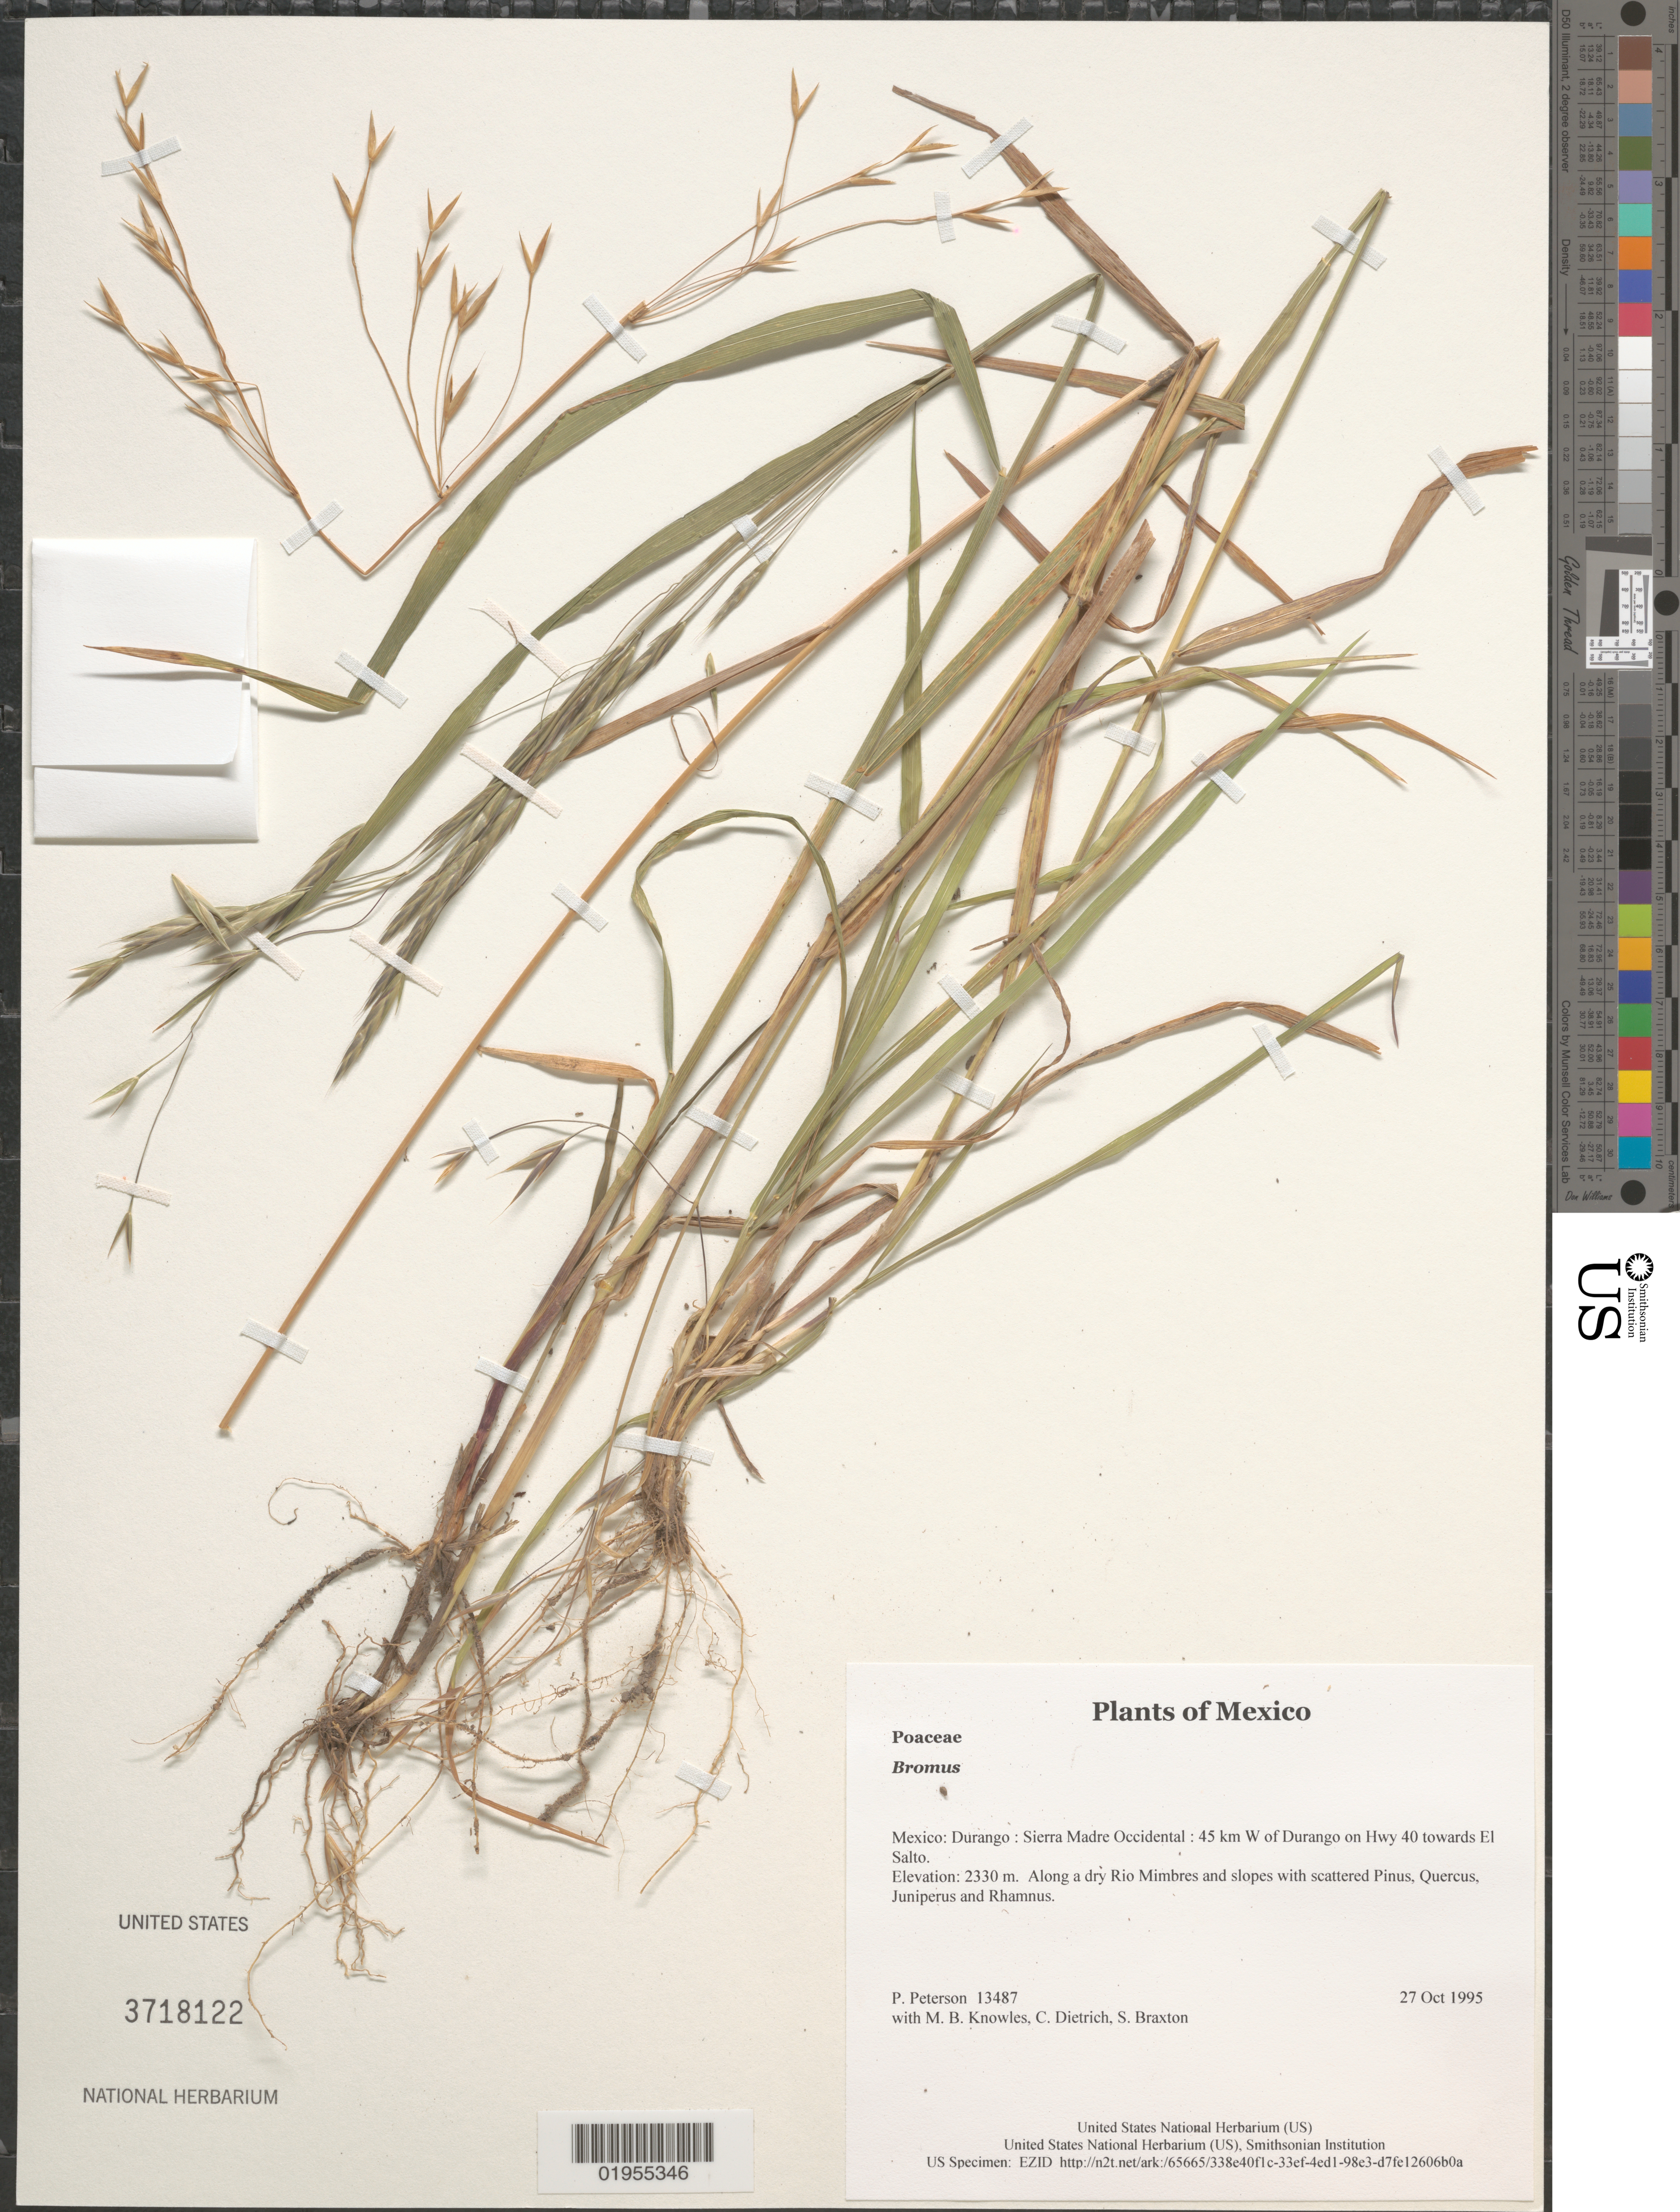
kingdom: Plantae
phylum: Tracheophyta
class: Liliopsida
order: Poales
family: Poaceae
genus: Bromus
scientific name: Bromus sp.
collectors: P. M. Peterson, M. B. Knowles, C. Dietrich & S. Braxton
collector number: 13487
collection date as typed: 27 Oct 1995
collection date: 1995-10-27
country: Mexico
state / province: Durango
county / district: Sierra Madre Occidental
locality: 45 km W of Durango on Hwy 40 towards El Salto.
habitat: Along a dry Rio Mimbres and slopes with scattered Pinus, Quercus, Juniperus and Rhamnus.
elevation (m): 2330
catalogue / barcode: US 3718122